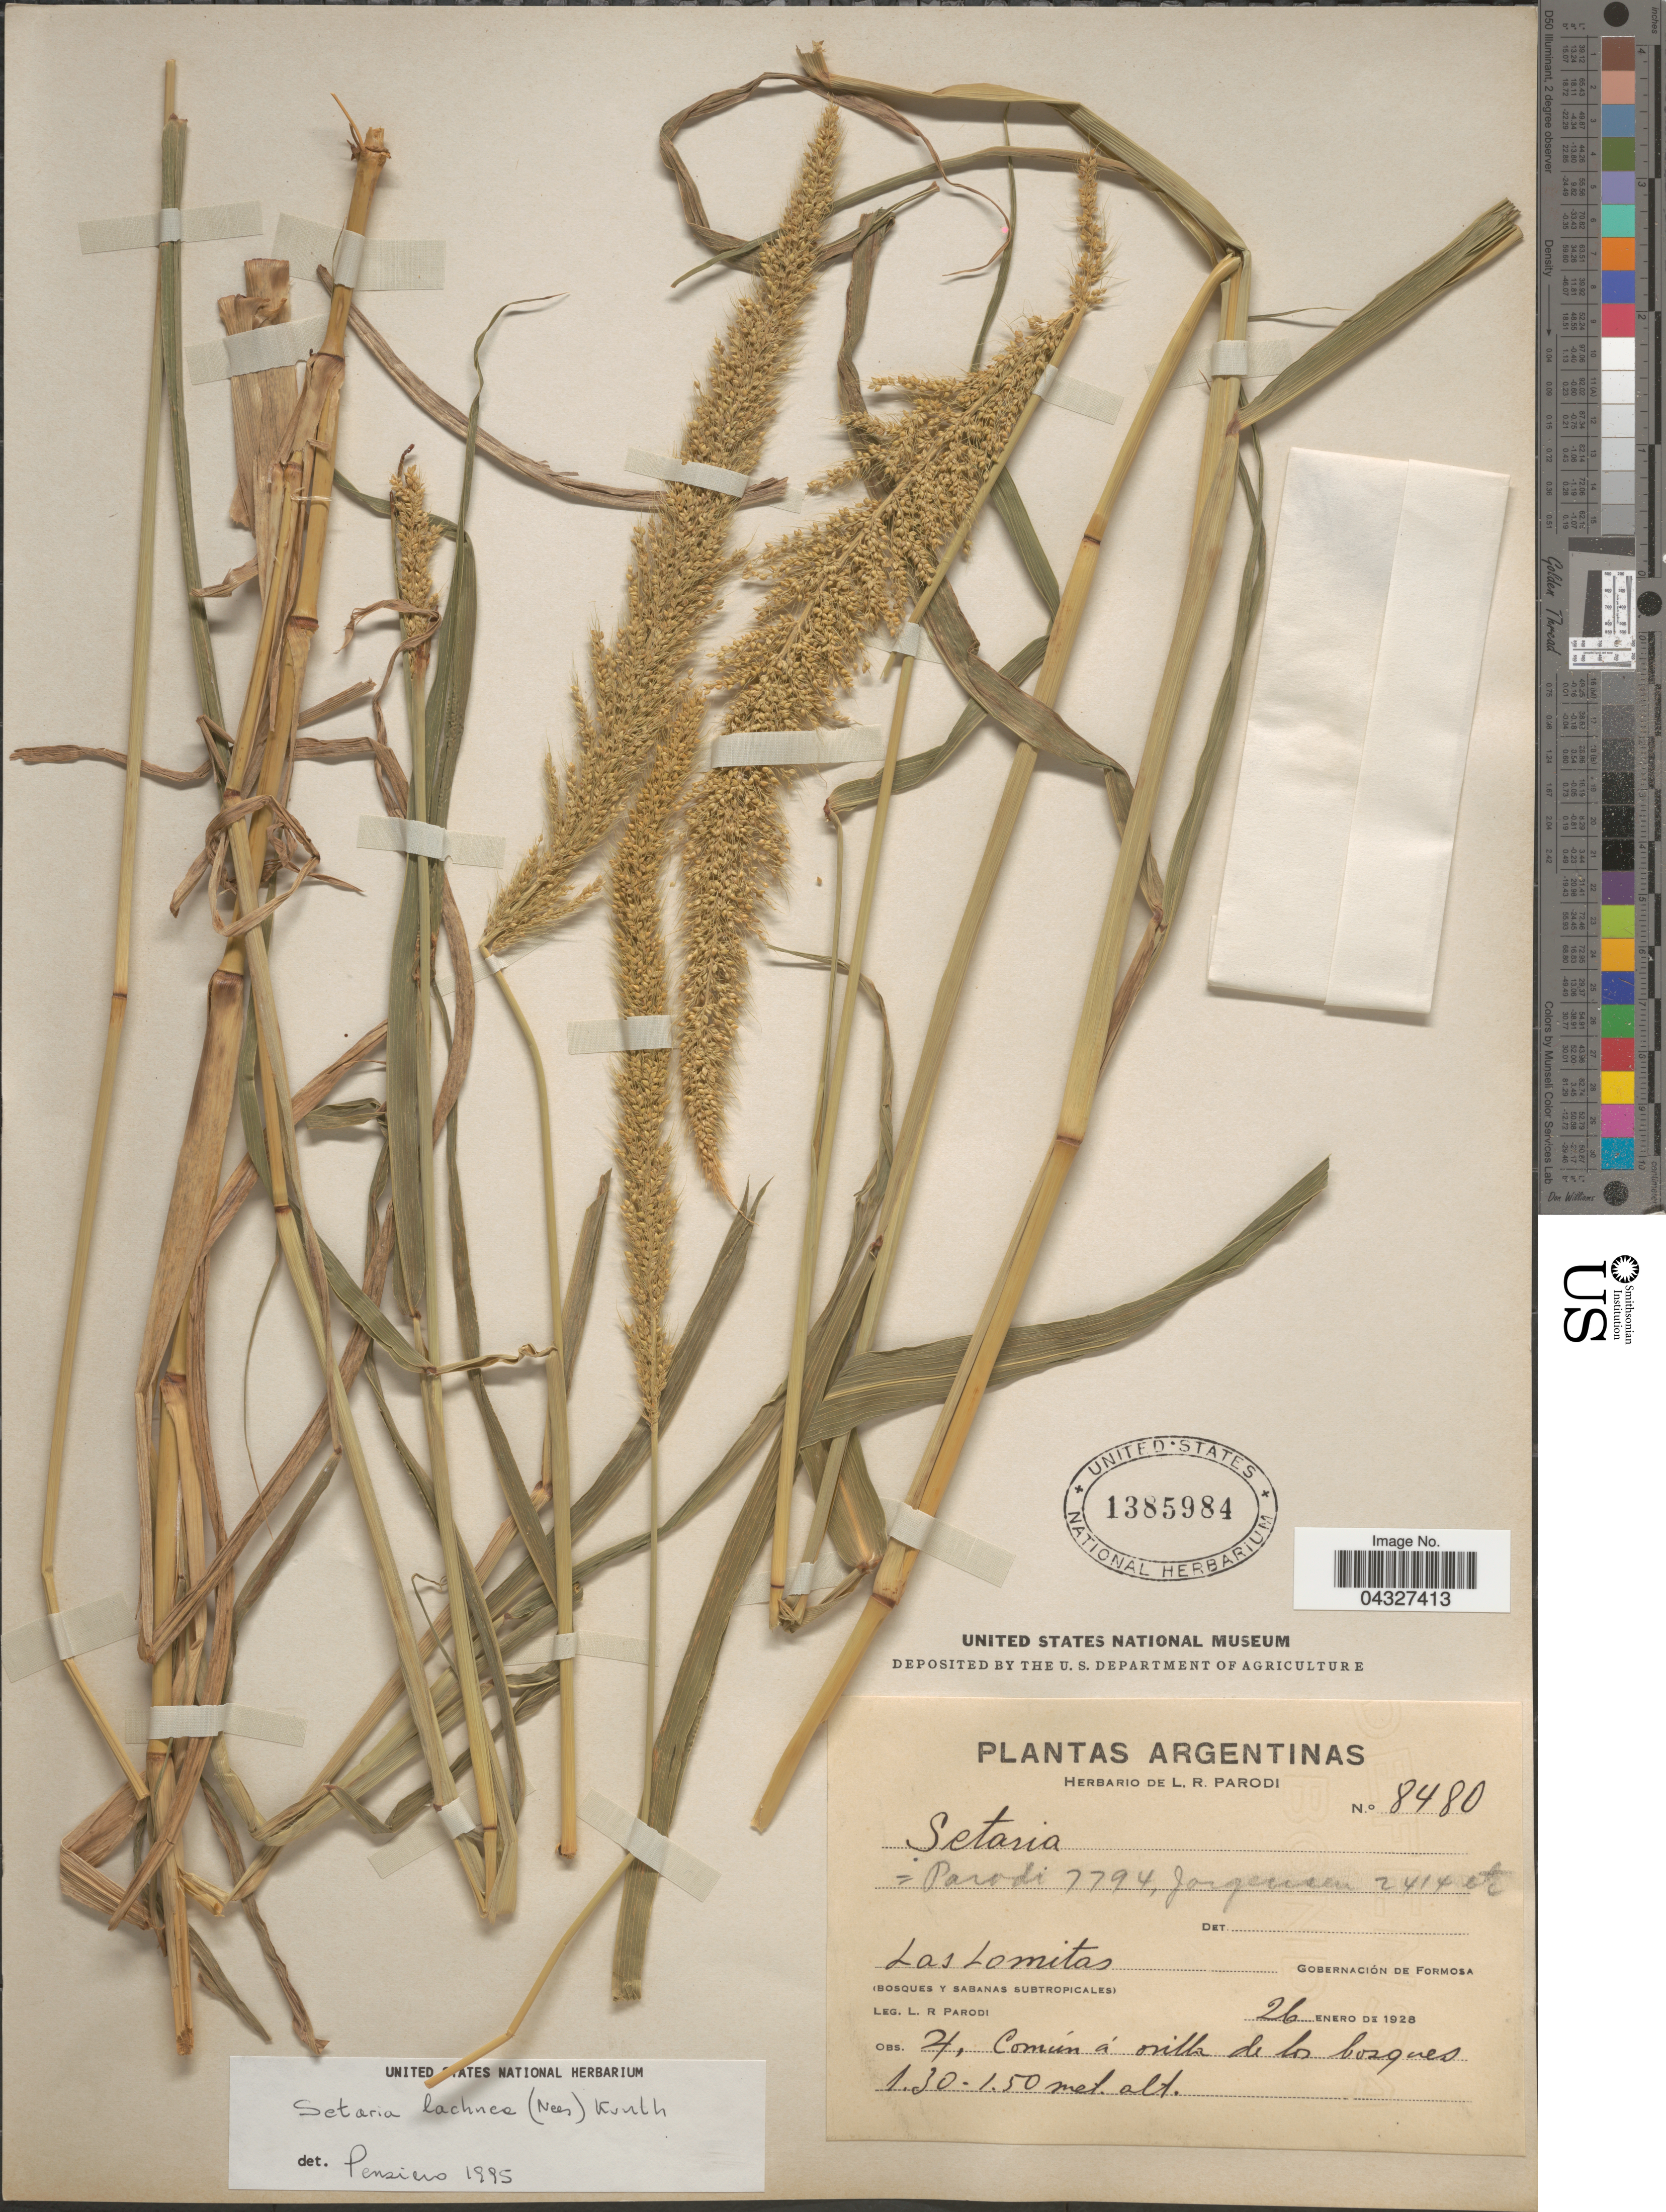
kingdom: Plantae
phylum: Tracheophyta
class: Liliopsida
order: Poales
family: Poaceae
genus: Setaria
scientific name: Setaria lachnea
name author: (Nees) Kunth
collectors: L. R. Parodi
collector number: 8480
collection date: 1928-01-26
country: Argentina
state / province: Formosa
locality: Las Lomitas. Gobernación de Formosa. (Bosques y sabanas subtropicales). Común á orilla de los bosques.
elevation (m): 130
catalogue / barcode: US 1385984